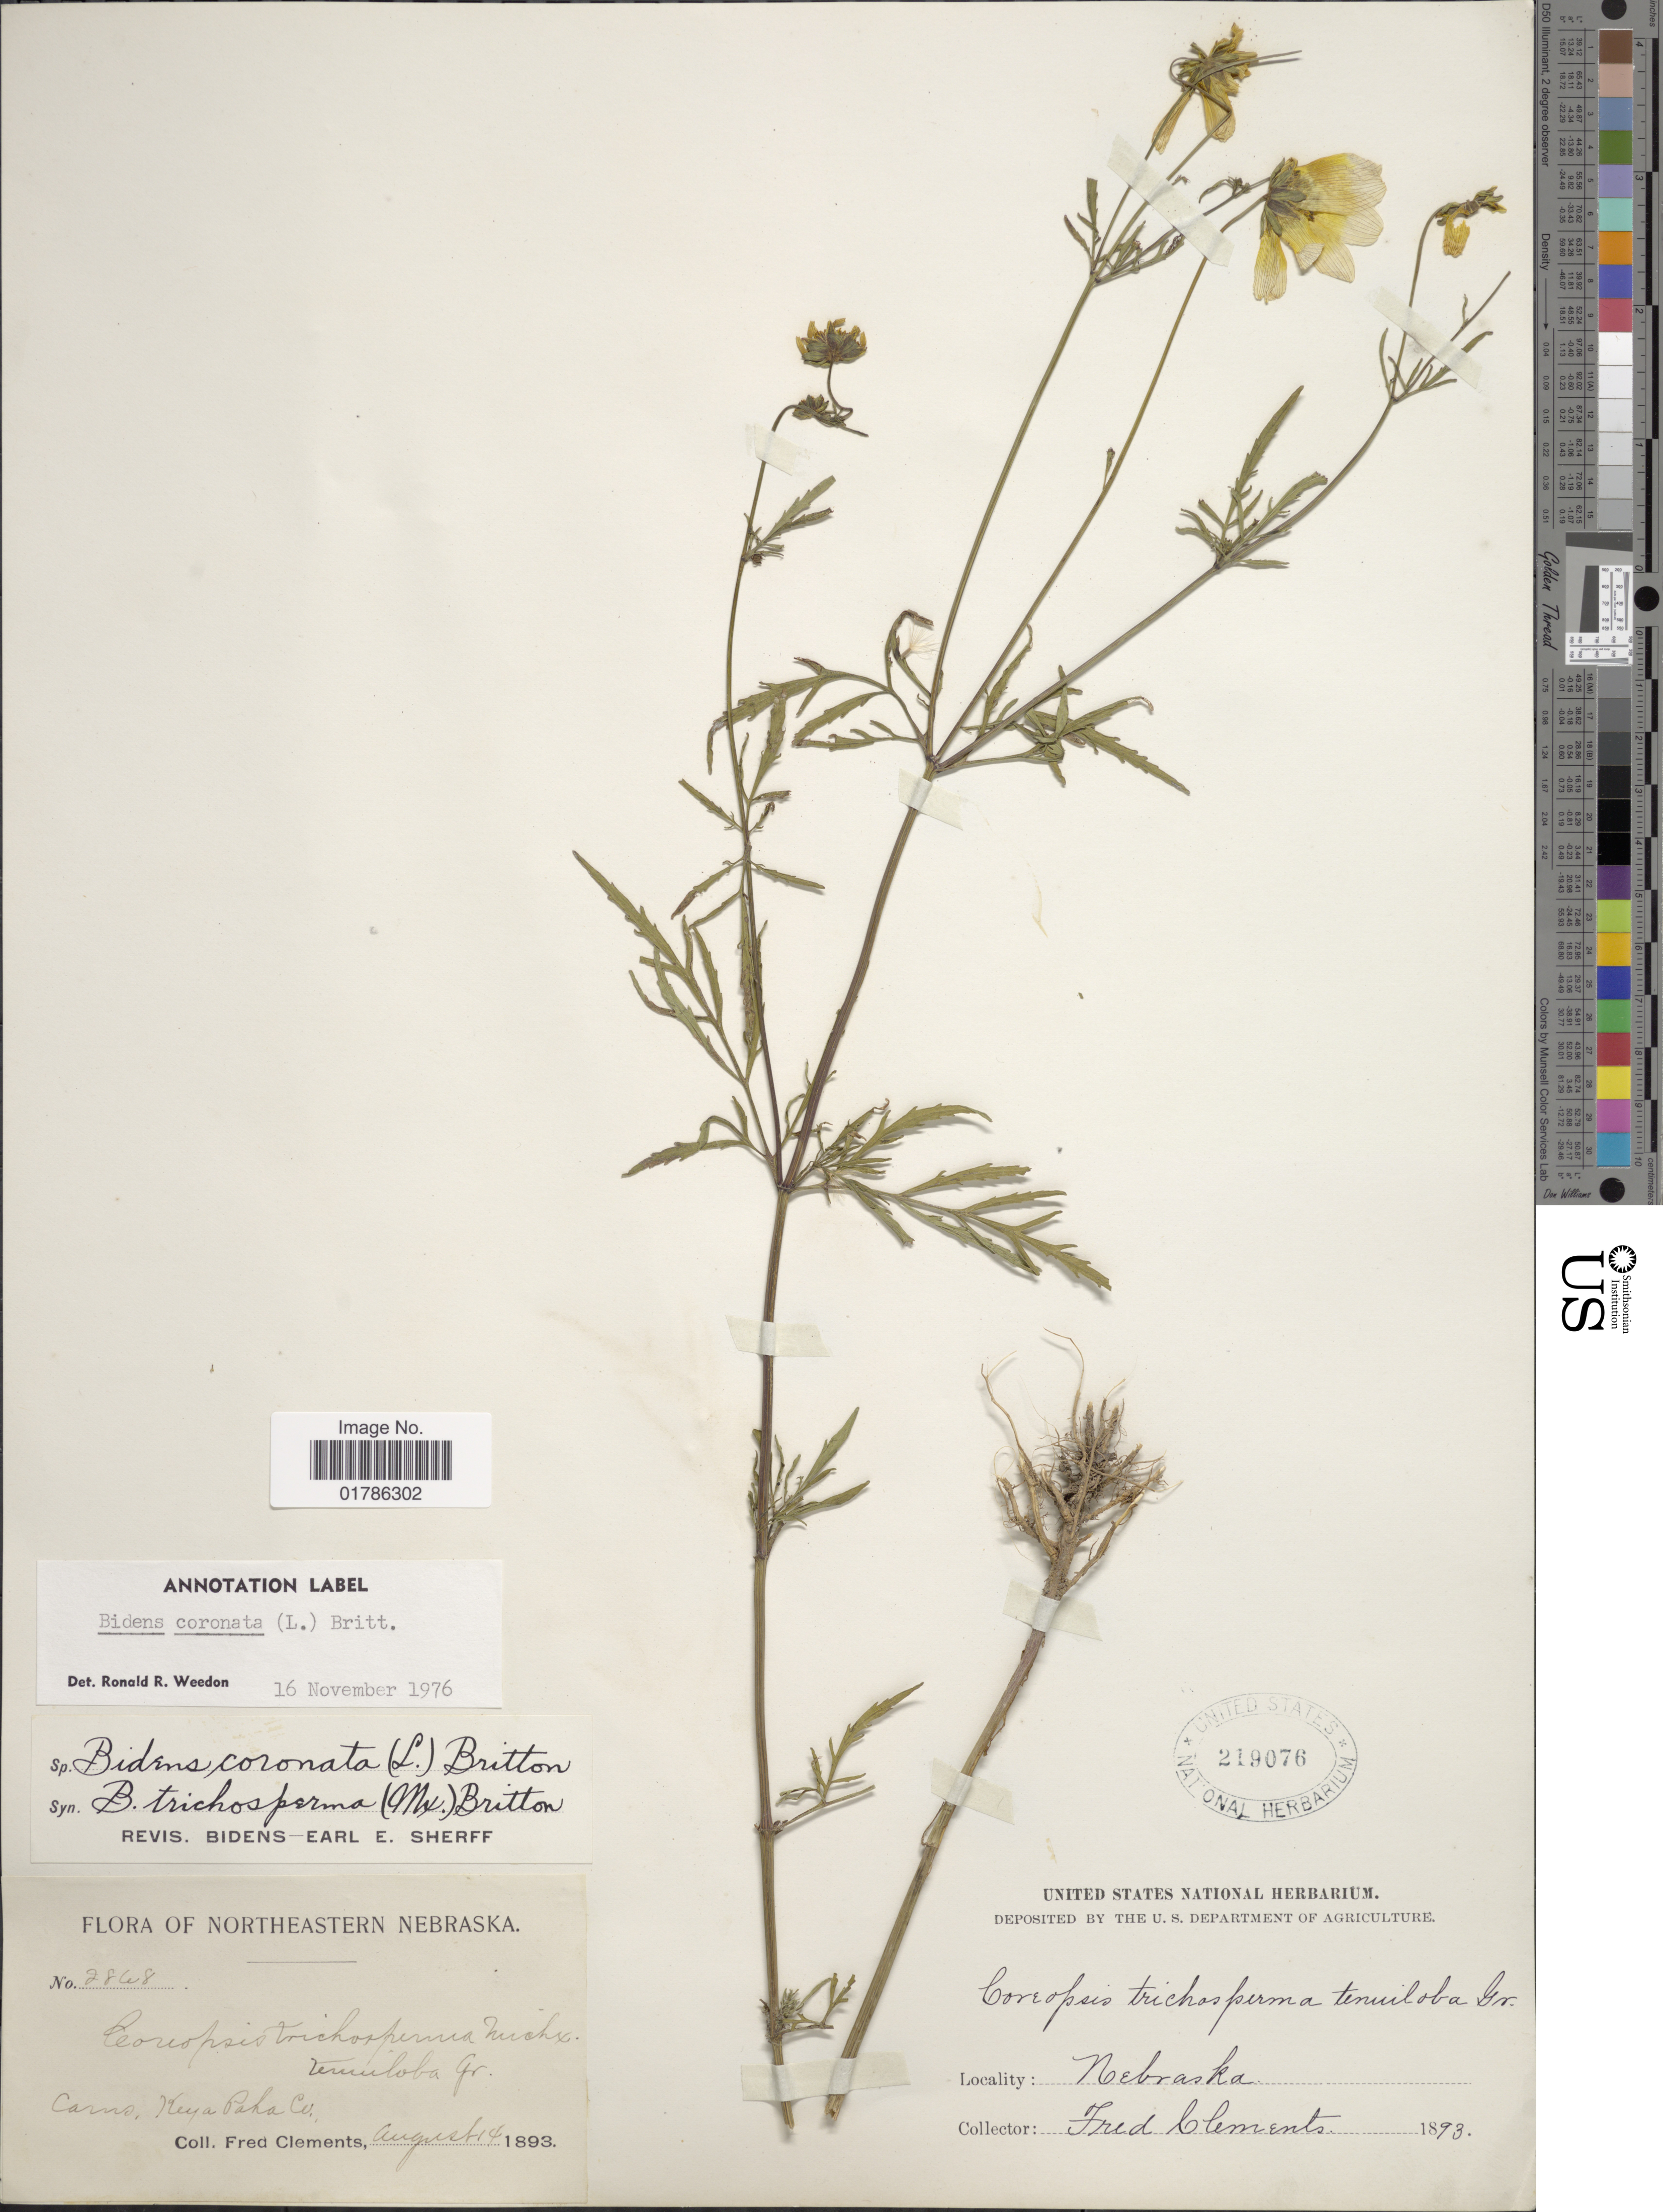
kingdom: Plantae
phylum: Tracheophyta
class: Magnoliopsida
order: Asterales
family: Asteraceae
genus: Bidens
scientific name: Bidens coronata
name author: (L.) Britton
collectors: F. Clements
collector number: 28108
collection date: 1893-08-14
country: United States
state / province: Nebraska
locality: Northeastern Nebraska, Keya Paha Co.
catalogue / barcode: US 219076